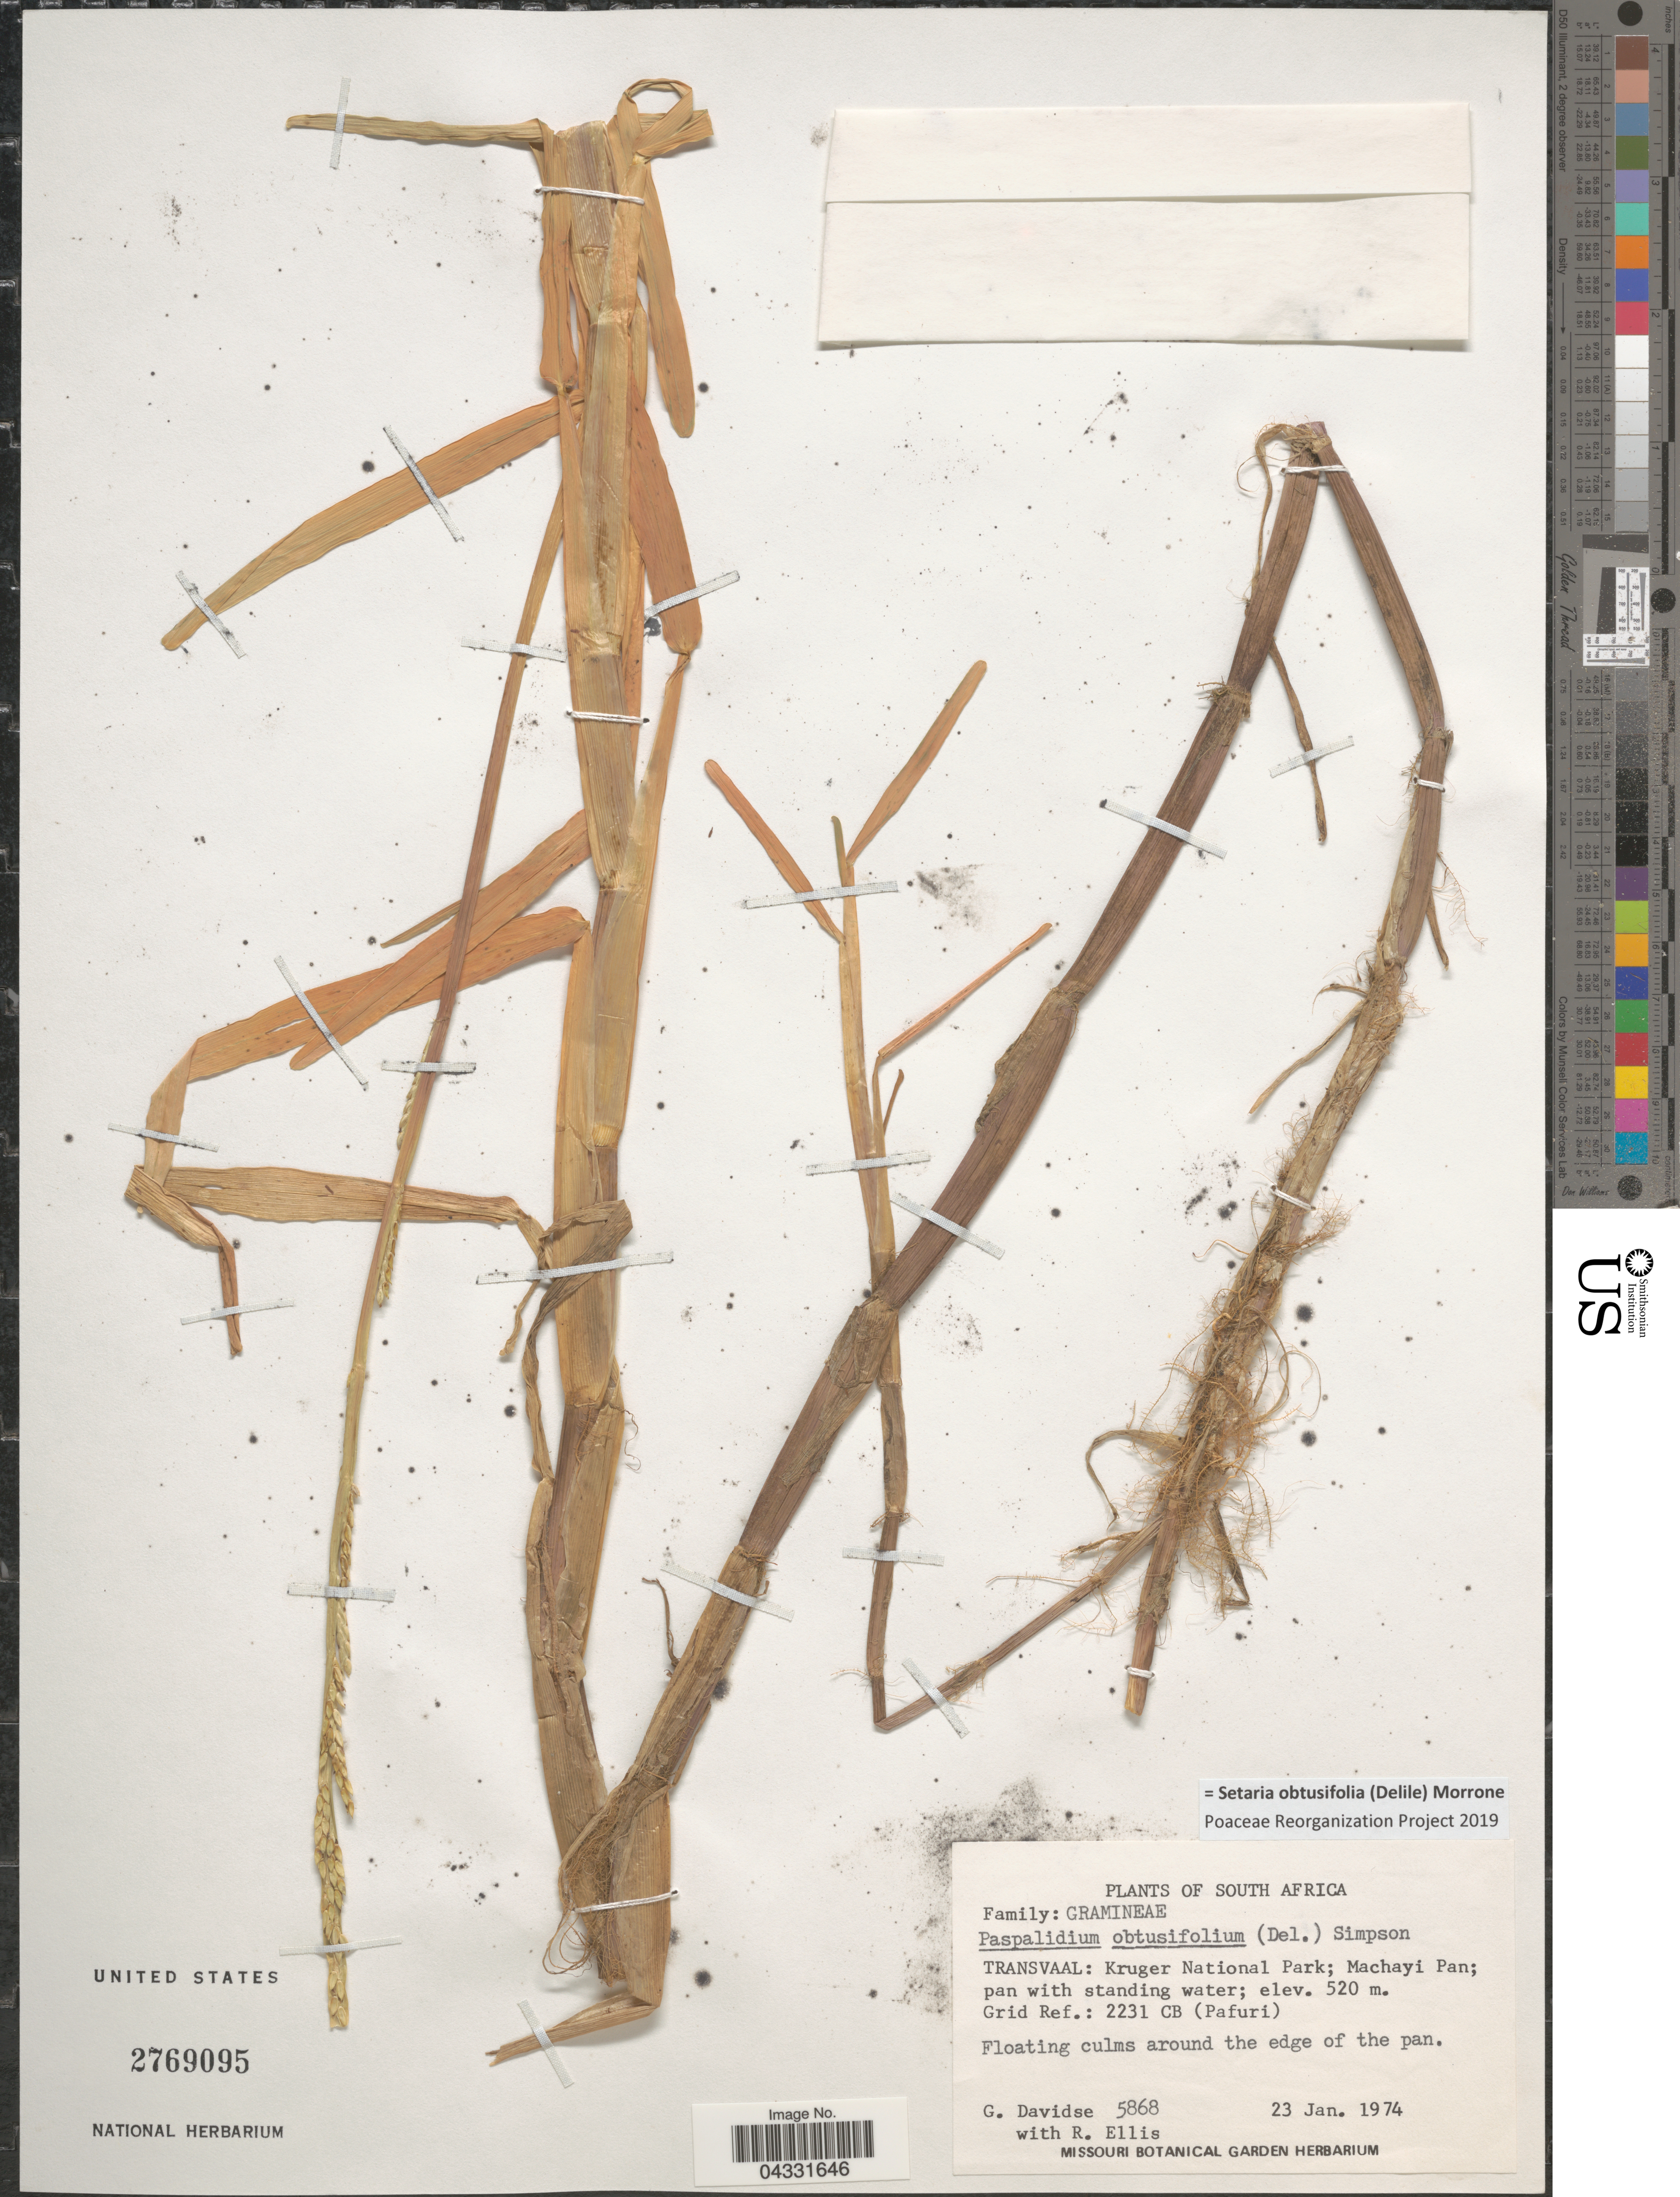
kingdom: Plantae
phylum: Tracheophyta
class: Liliopsida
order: Poales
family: Poaceae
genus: Setaria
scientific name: Setaria obtusifolia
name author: (Delile) Morrone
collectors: G. Davidse & R. Ellis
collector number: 5868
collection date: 1974-01-23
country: South Africa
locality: Transvaal: Kruger National Park; Machayi Pan; pan with standing water. Grid Ref.: 2231 CB (Pafuri).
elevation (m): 520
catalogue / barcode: US 2769095